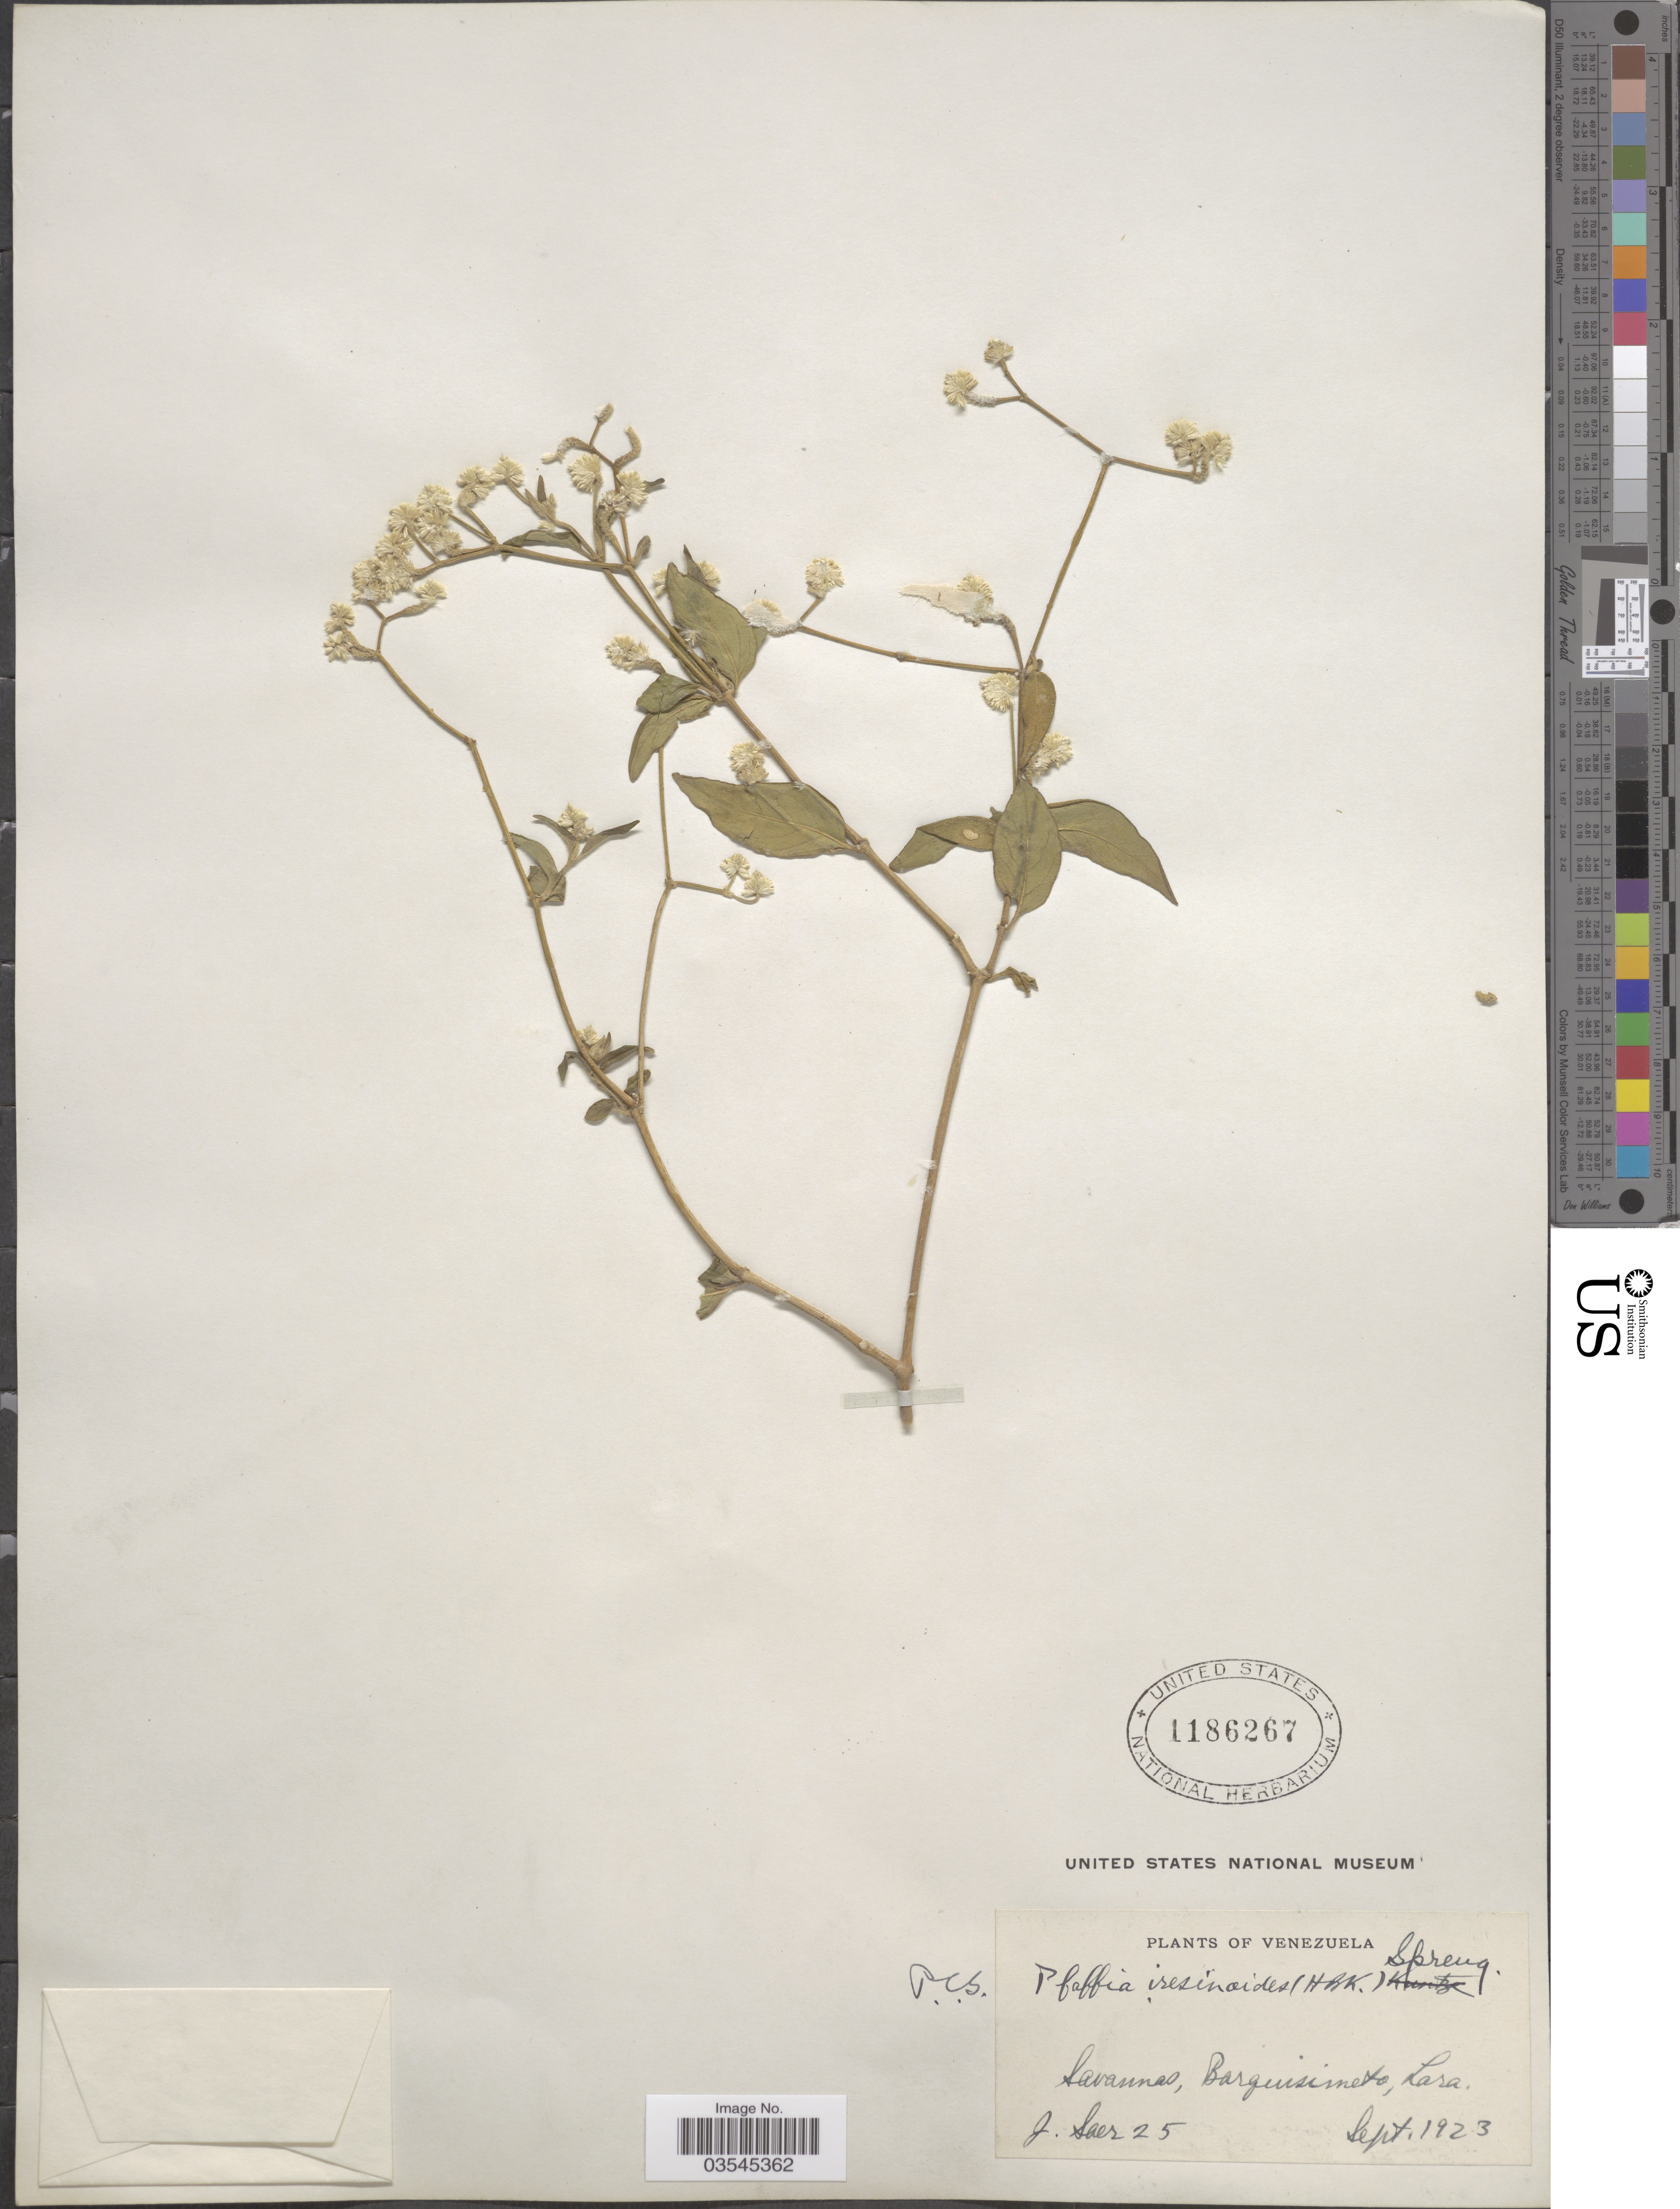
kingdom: Plantae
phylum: Tracheophyta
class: Magnoliopsida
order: Caryophyllales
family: Amaranthaceae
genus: Pfaffia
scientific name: Pfaffia iresinoides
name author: (Kunth) Spreng.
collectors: J. Saer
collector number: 25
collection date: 1923-09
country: Venezuela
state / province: Lara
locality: Savannas, Barquisimeto.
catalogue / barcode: US 1186267